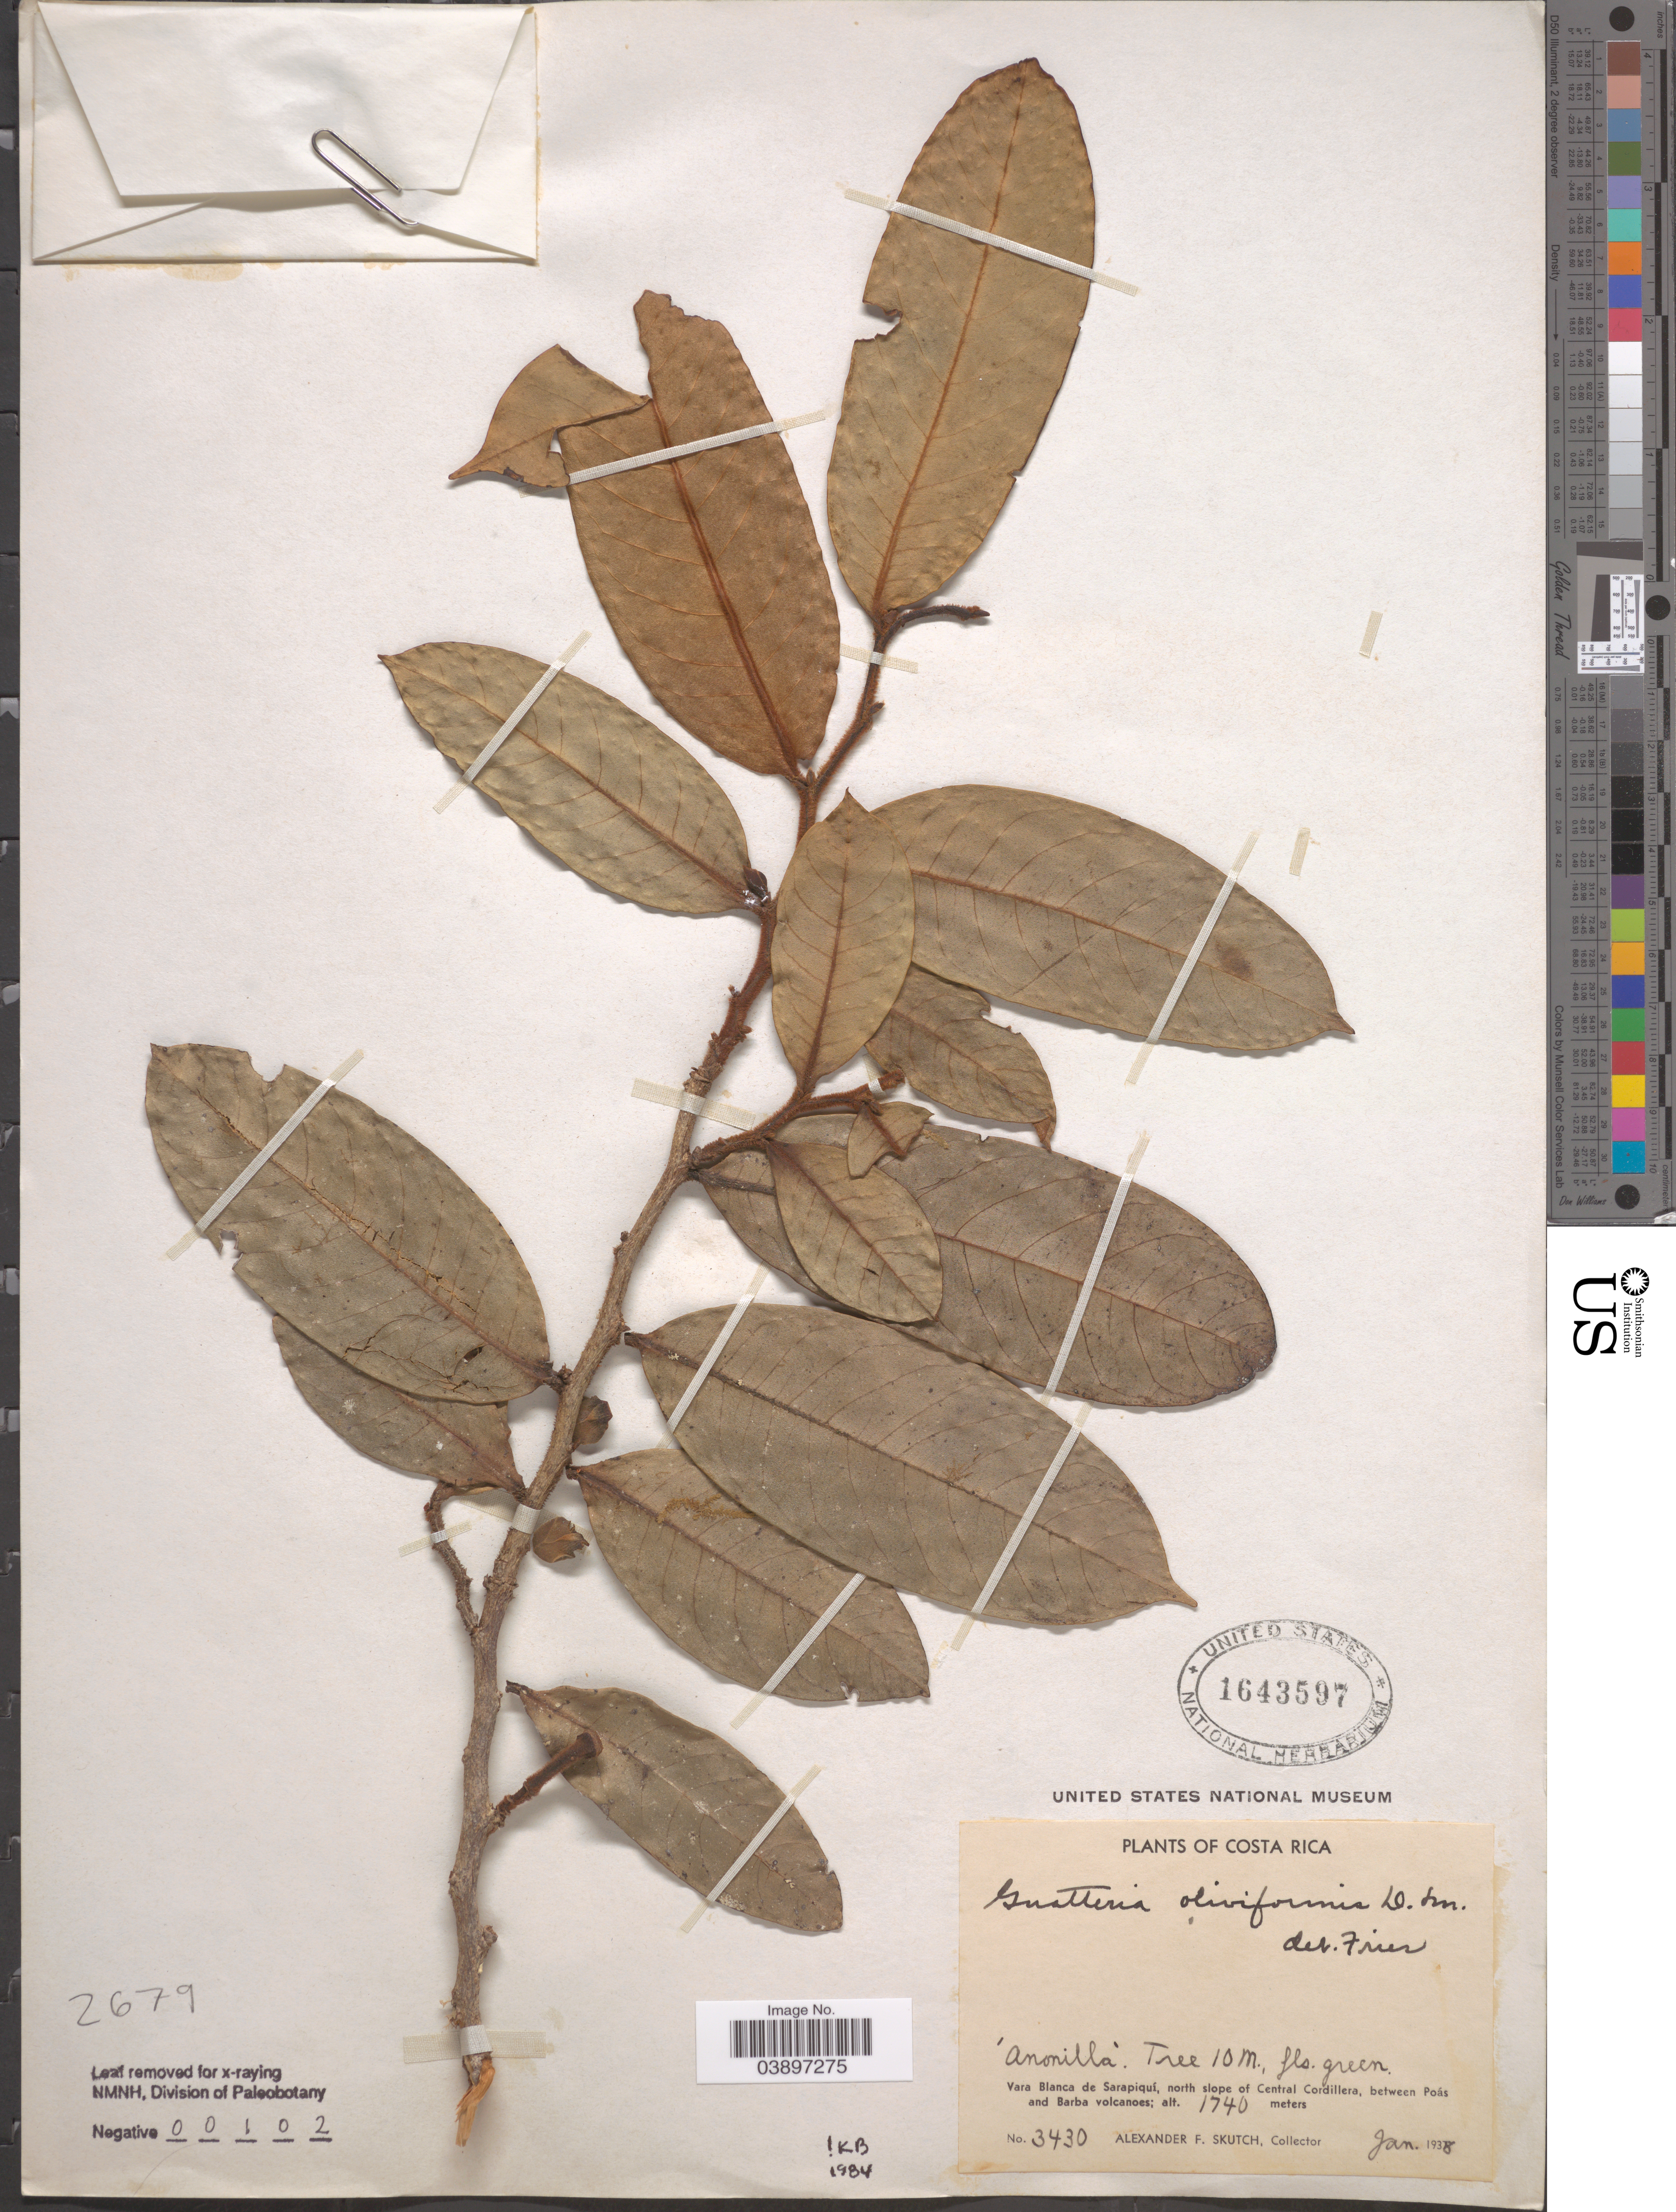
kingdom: Plantae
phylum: Tracheophyta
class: Magnoliopsida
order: Magnoliales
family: Annonaceae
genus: Guatteria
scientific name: Guatteria oliviformis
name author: Donn. Sm.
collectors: A. F. Skutch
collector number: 3430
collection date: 1938-01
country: Costa Rica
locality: Vara Blanca de Sarapiquí, north slope of Central Cordillera, between Poás and Barba volcanoes.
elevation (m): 1740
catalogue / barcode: US 1643597